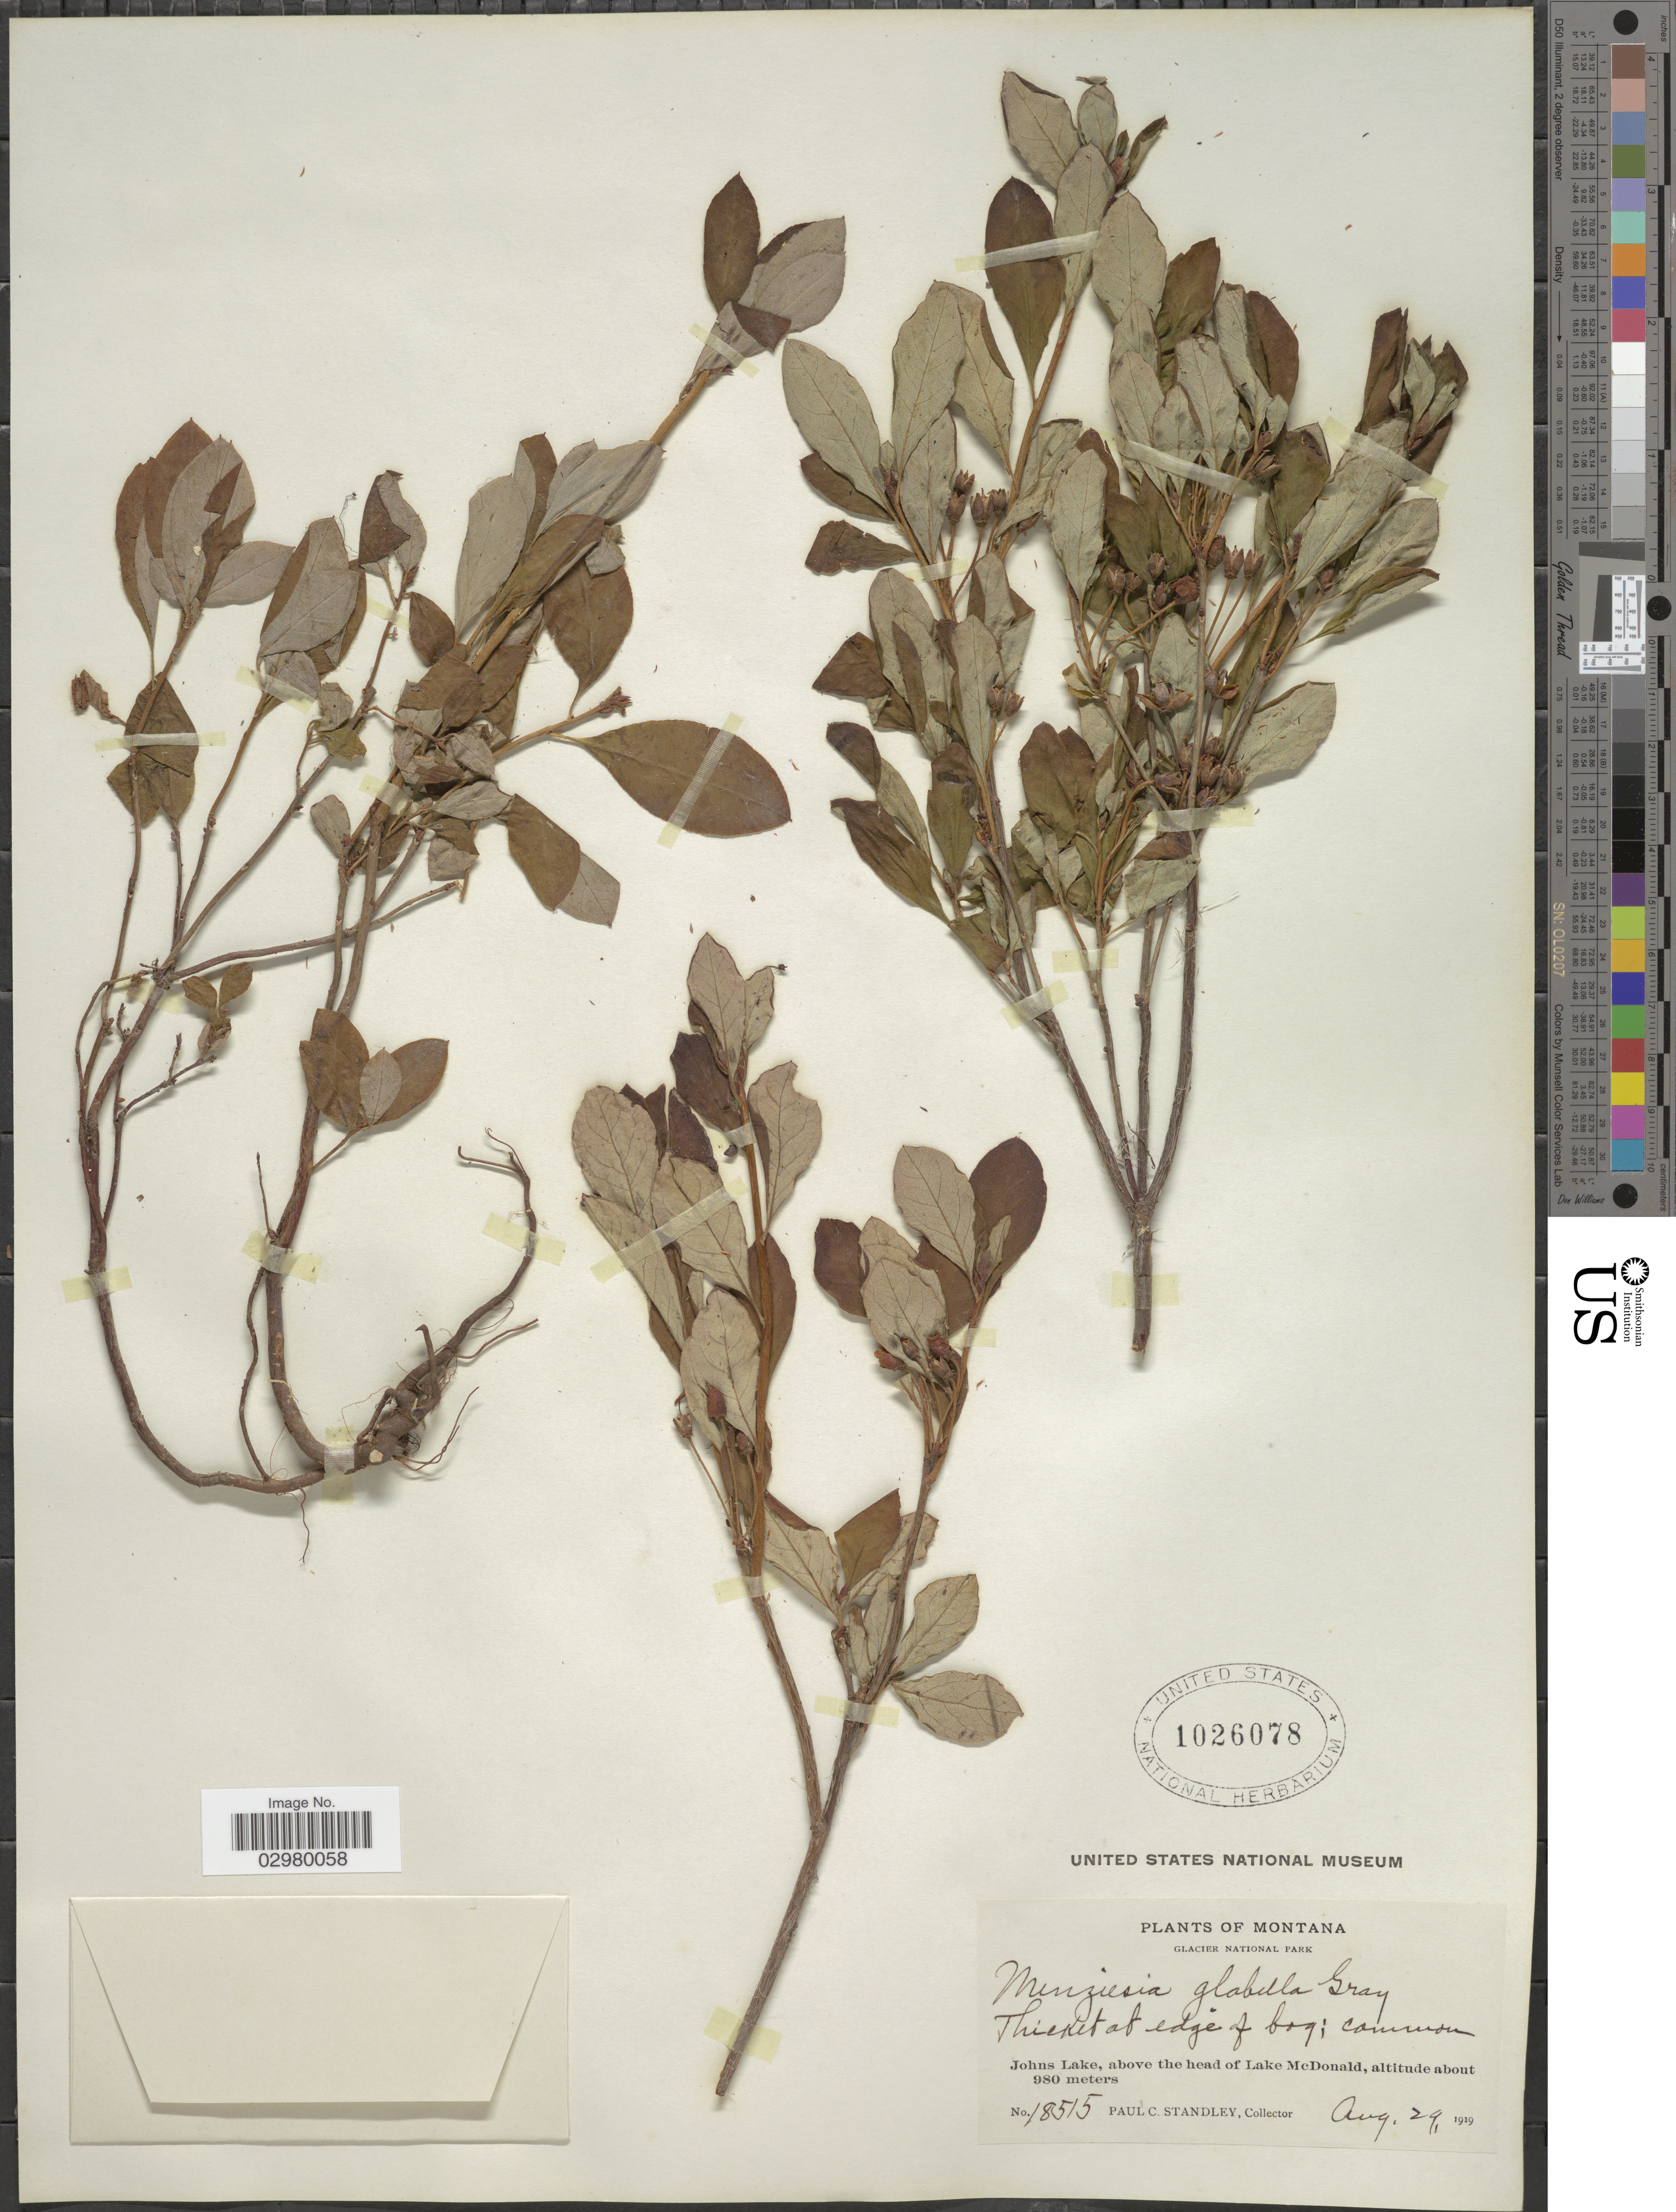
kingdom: Plantae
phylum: Tracheophyta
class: Magnoliopsida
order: Ericales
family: Ericaceae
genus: Menziesia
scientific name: Menziesia ferruginea subsp. glabella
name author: (A. Gray) Calder & Roy L. Taylor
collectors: P. C. Standley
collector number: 18515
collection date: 1919-08-29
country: United States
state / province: Montana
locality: Glacier National Park. Johns Lake, above the head of Lake McDonald.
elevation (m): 980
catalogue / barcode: US 1026078